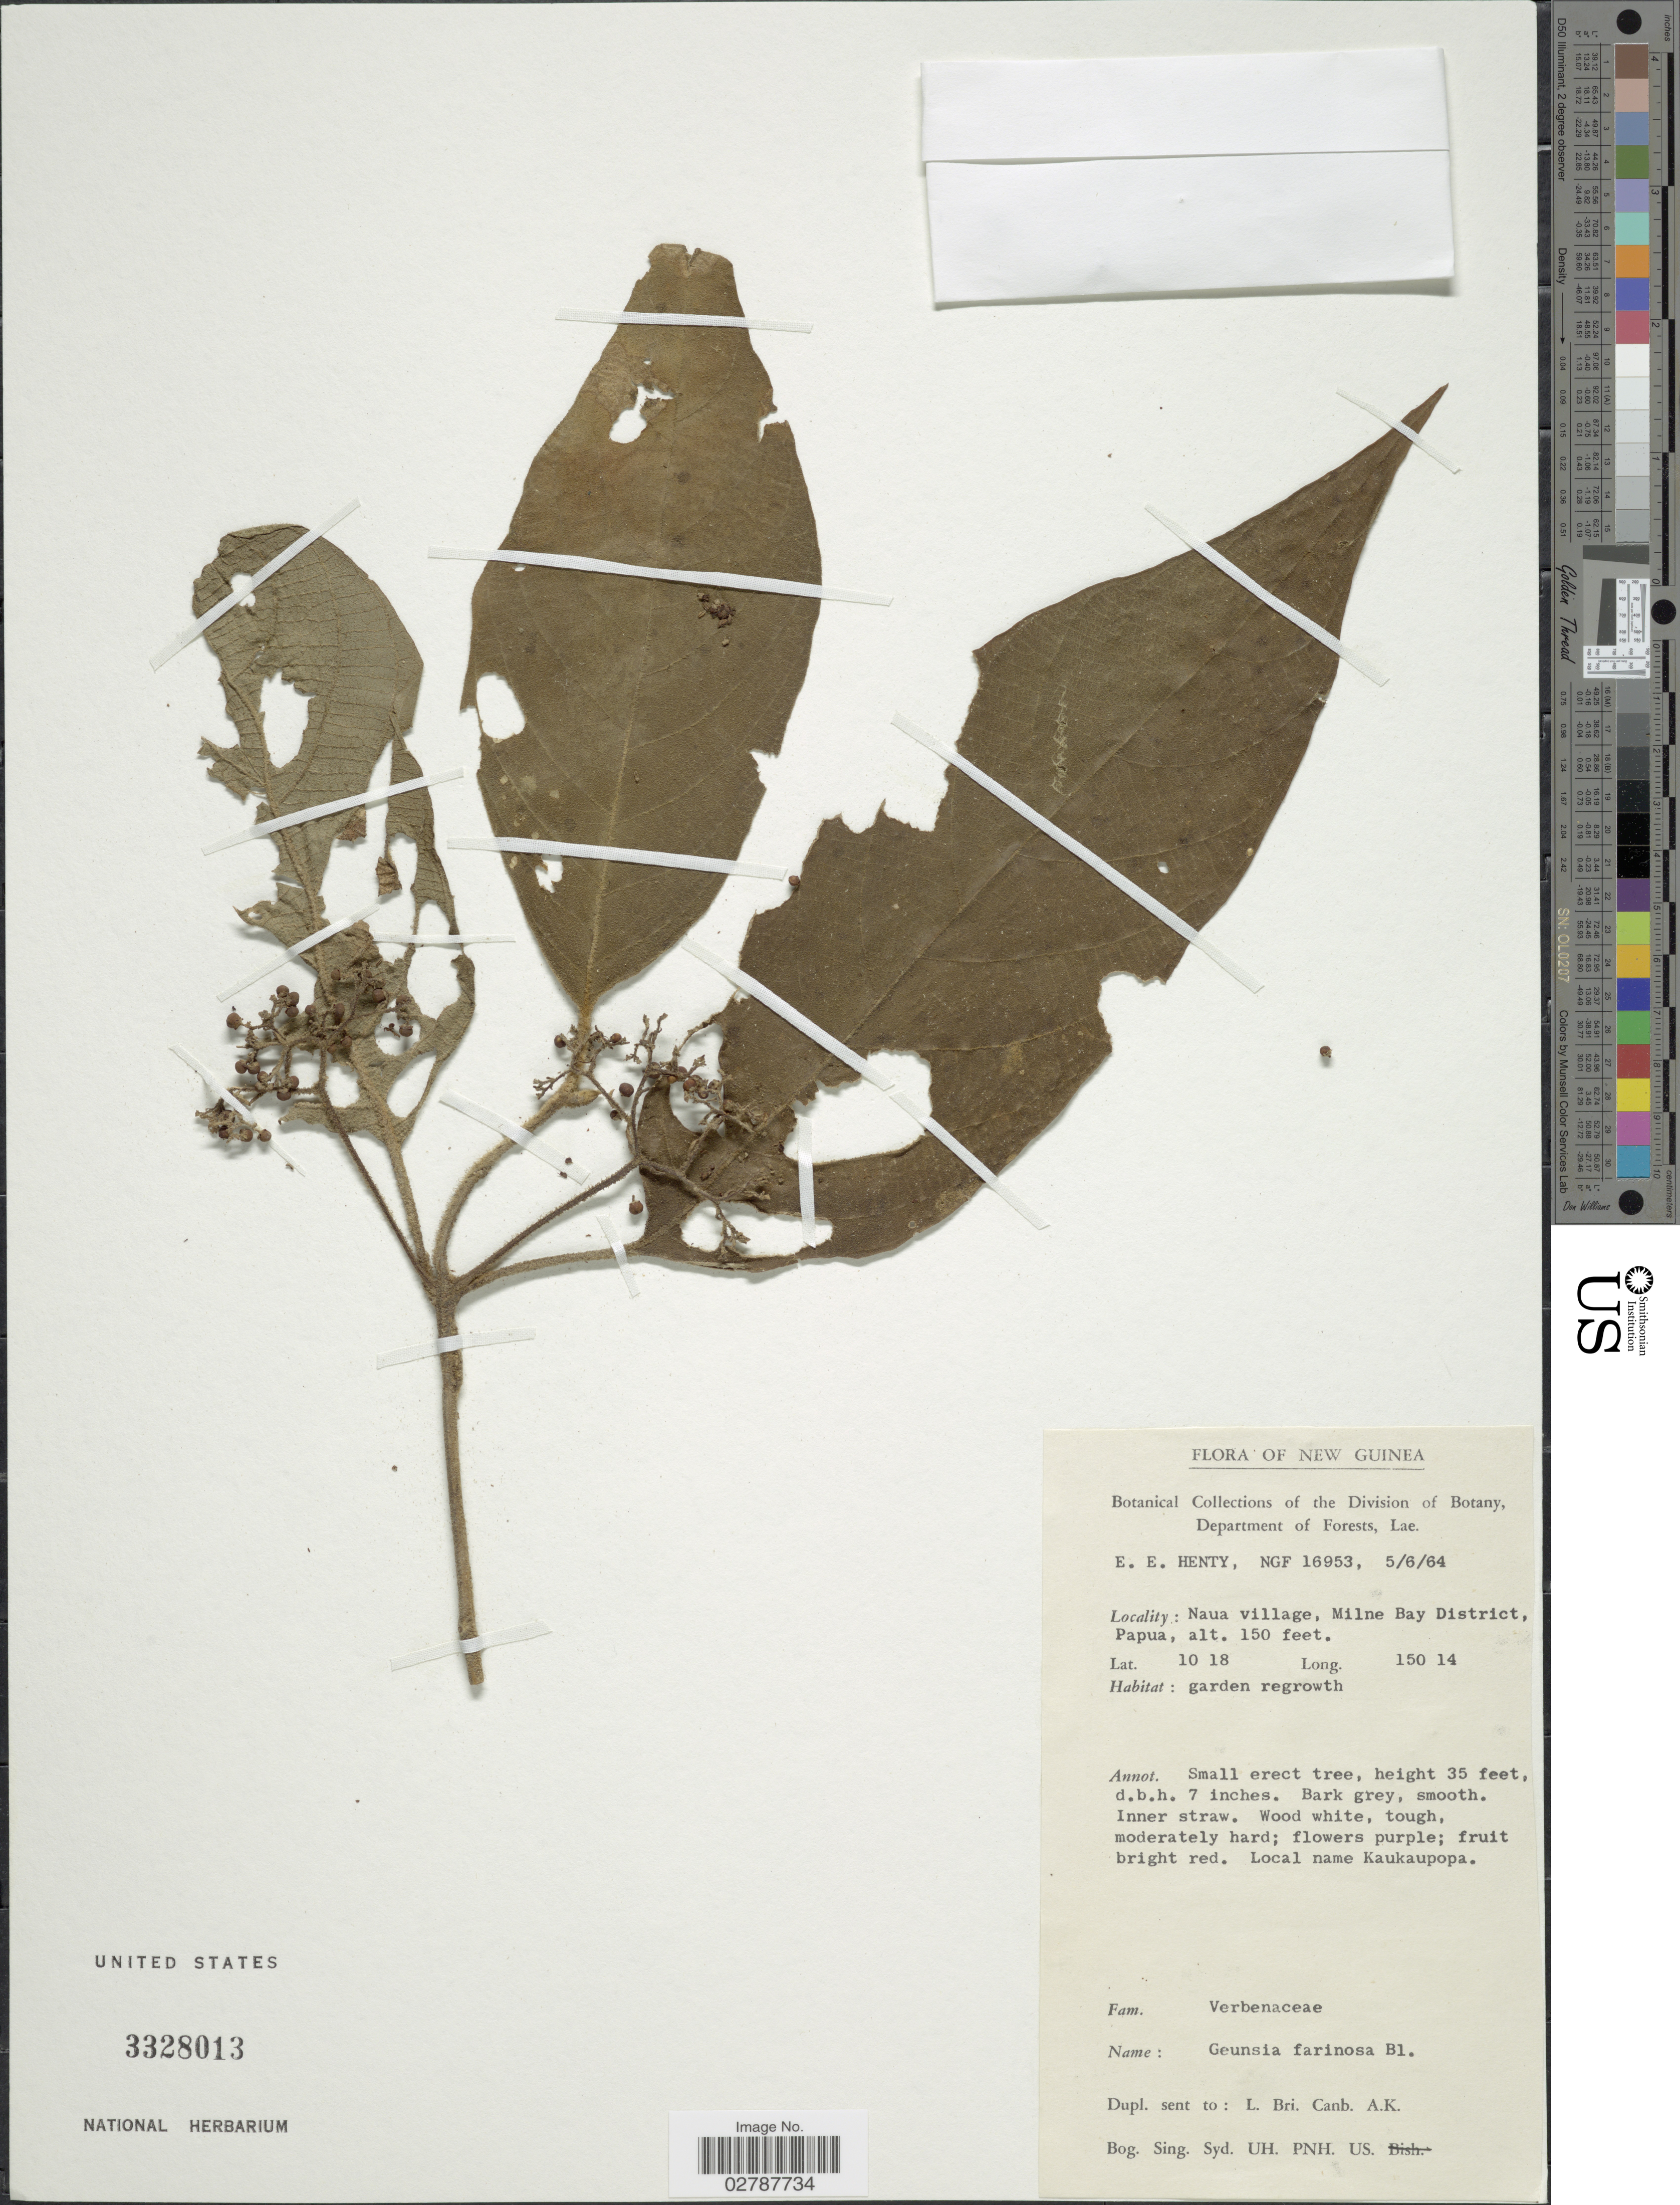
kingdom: Plantae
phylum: Tracheophyta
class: Magnoliopsida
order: Lamiales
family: Lamiaceae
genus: Callicarpa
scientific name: Callicarpa farinosa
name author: Roxb. ex C.B. Clarke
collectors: E. Henty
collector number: NGF16953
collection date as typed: Transcribed d/m/y: 5/6/64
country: Papua New Guinea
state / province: Milne Bay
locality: New Guinea. Naua village, Milne Bay District, Papua.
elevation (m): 46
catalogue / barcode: US 3328013